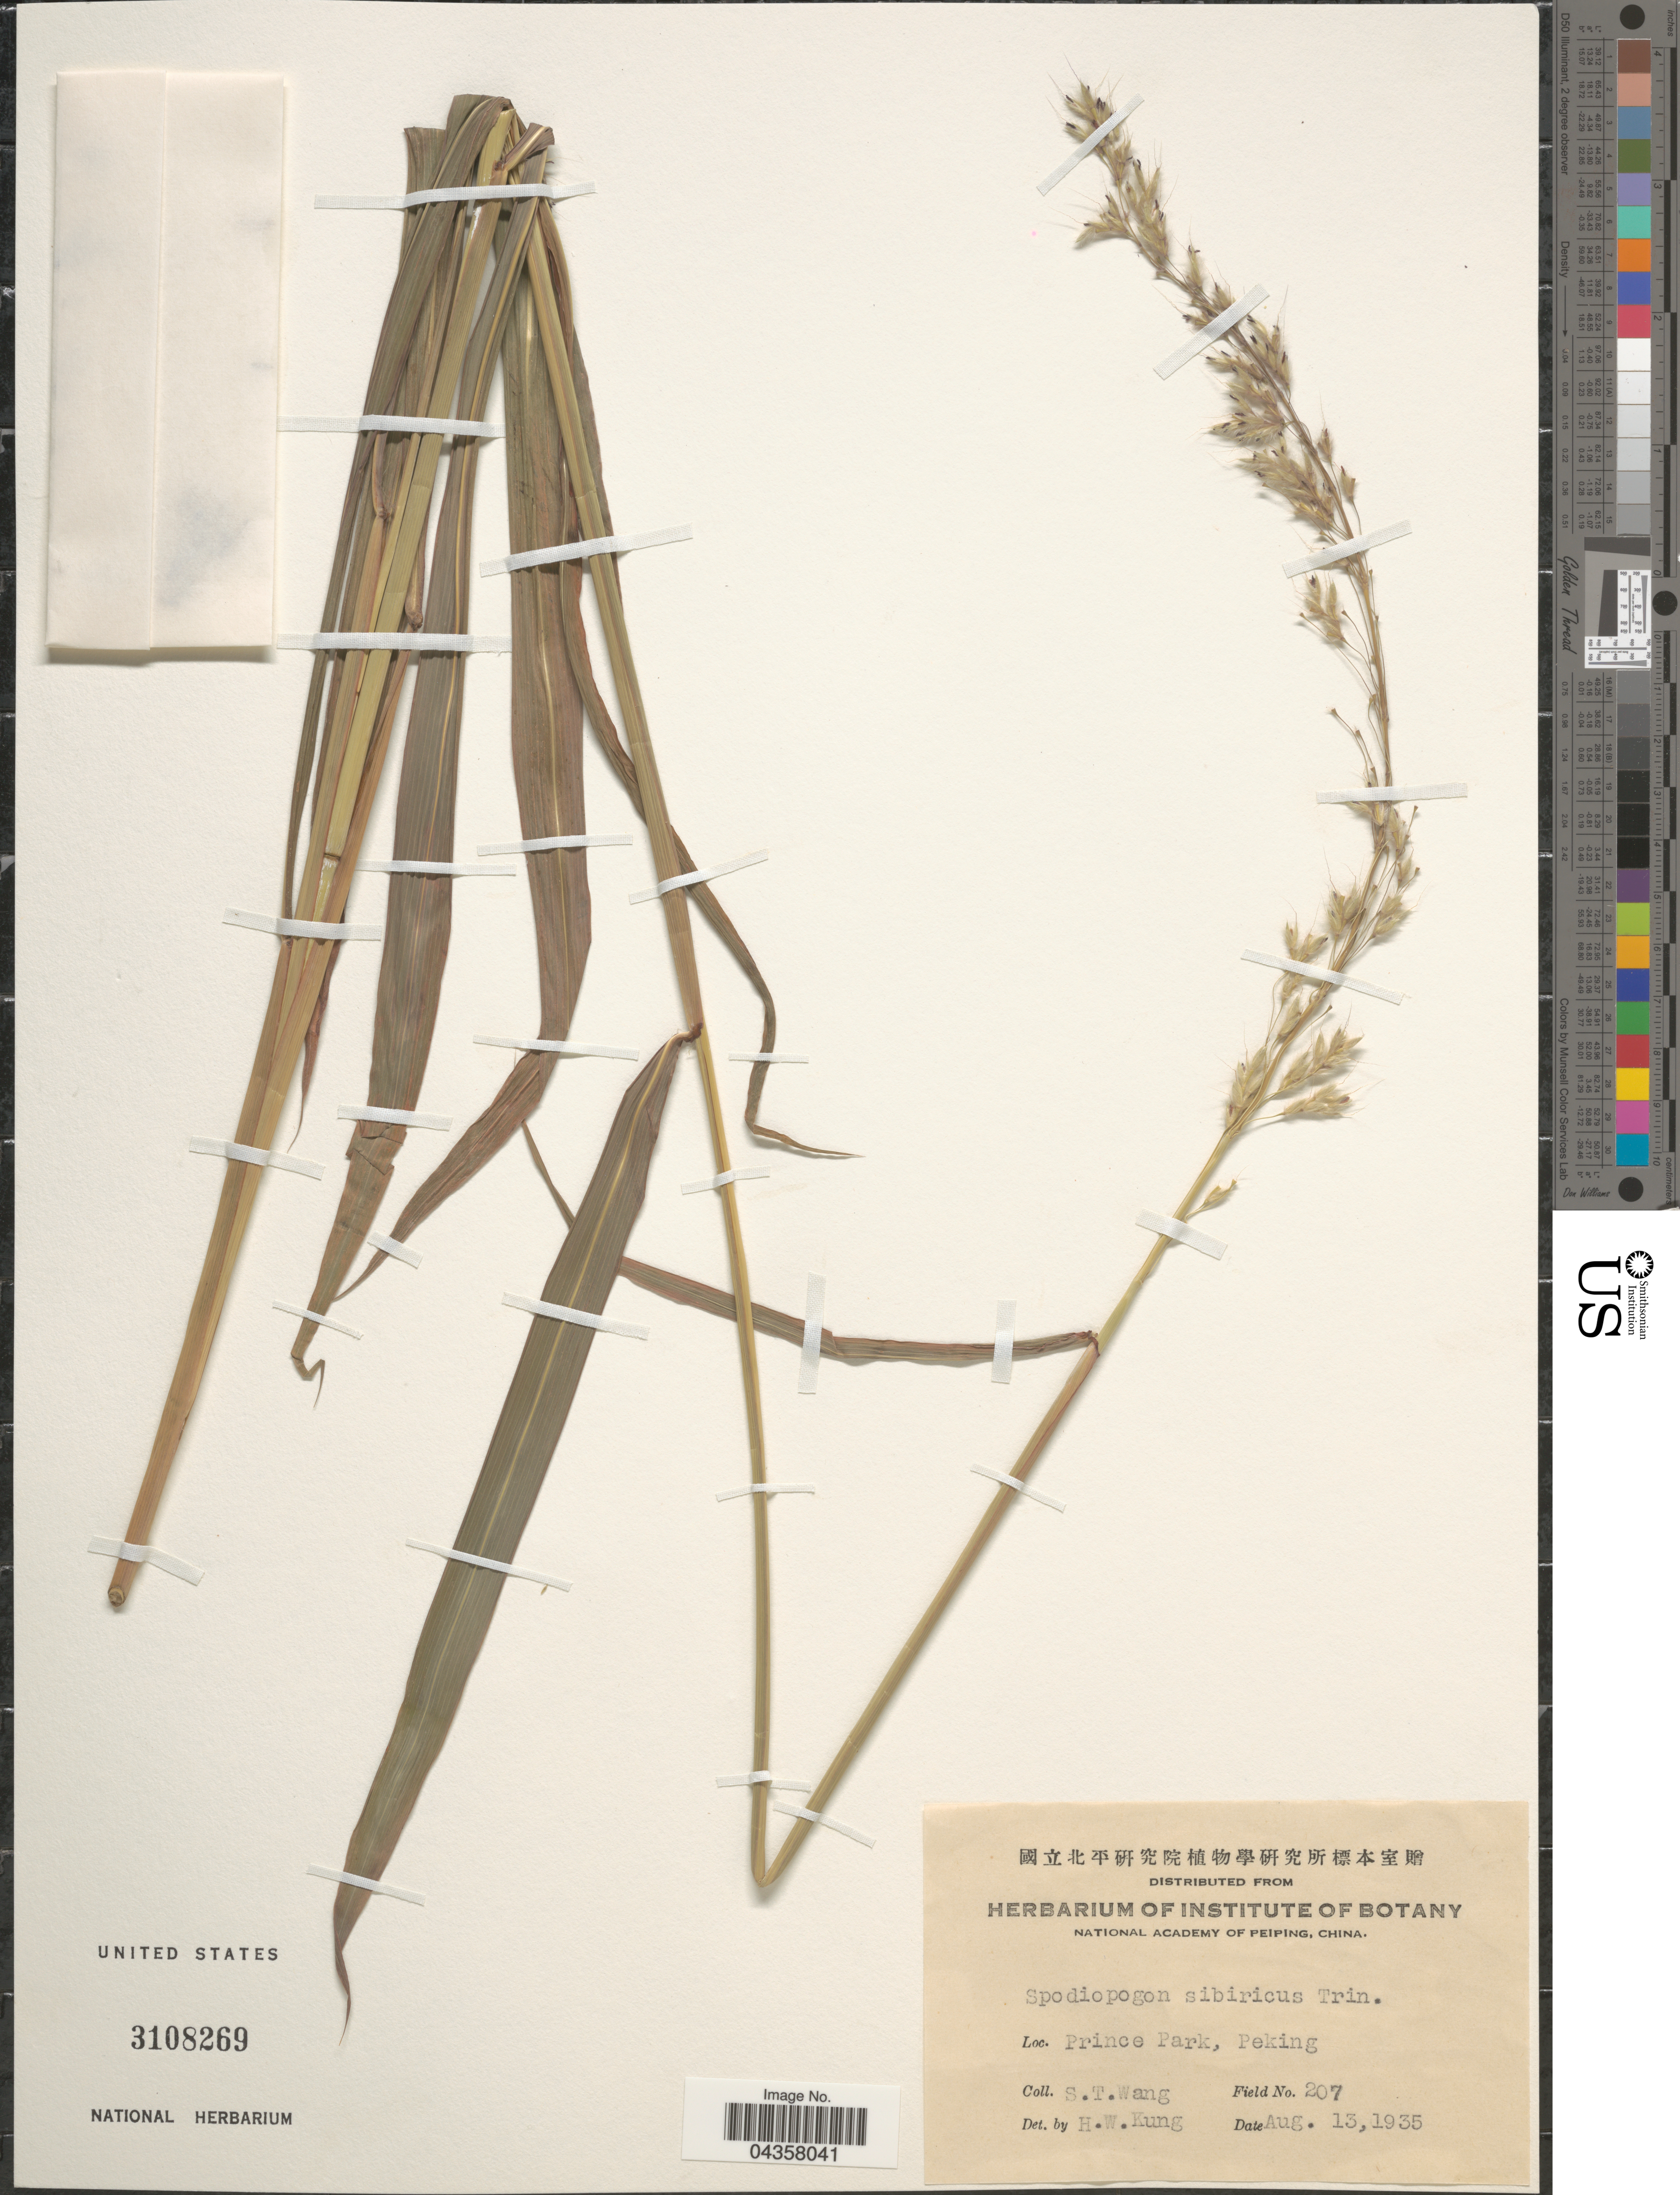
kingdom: Plantae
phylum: Tracheophyta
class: Liliopsida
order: Poales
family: Poaceae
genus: Spodiopogon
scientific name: Spodiopogon sibiricus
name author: Trin.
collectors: S. Wang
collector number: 207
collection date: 1935-08-13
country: China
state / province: Beijing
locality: Prince Park, Peking.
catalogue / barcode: US 3108269